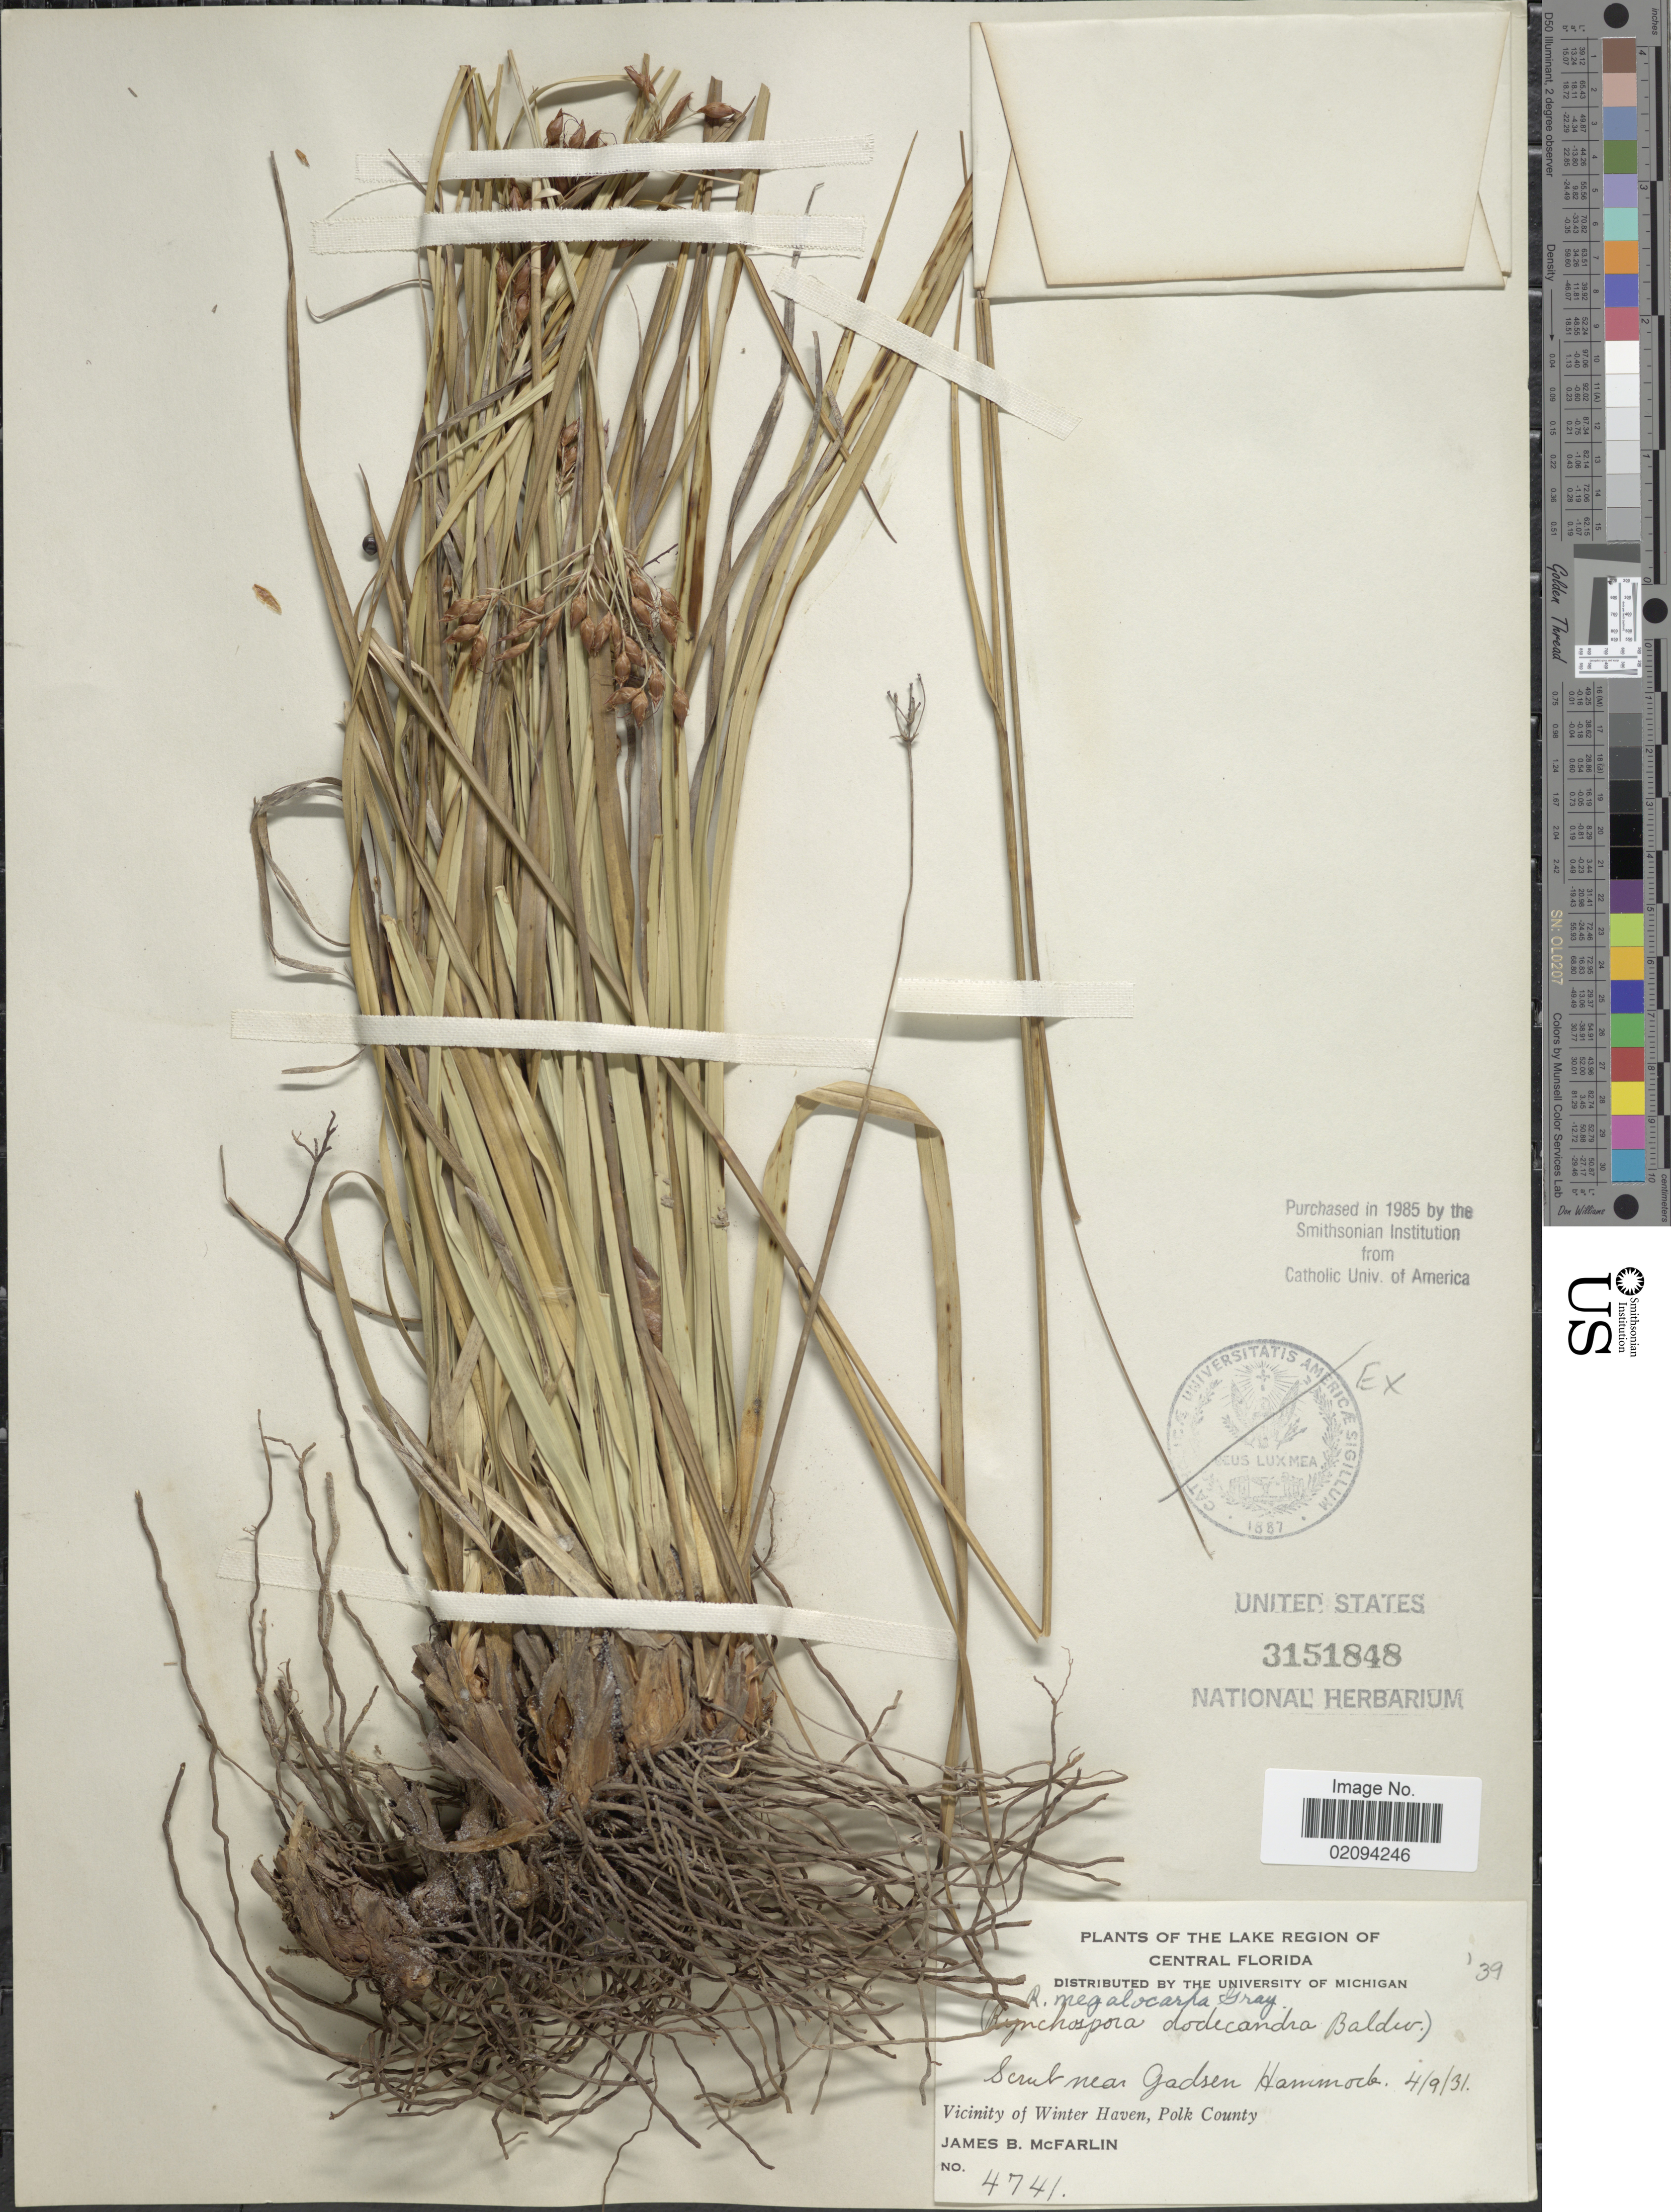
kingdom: Plantae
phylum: Tracheophyta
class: Liliopsida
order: Poales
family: Cyperaceae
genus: Rhynchospora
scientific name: Rhynchospora megalocarpa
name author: A. Gray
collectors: J. McFarlin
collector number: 4741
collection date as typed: Transcribed d/m/y: 9/4/31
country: United States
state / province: Florida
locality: Lake Region of Central Florida. Scrub near Gadsen Hammock. Vicinity of Winter Haven, Polk County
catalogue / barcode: US 3151848